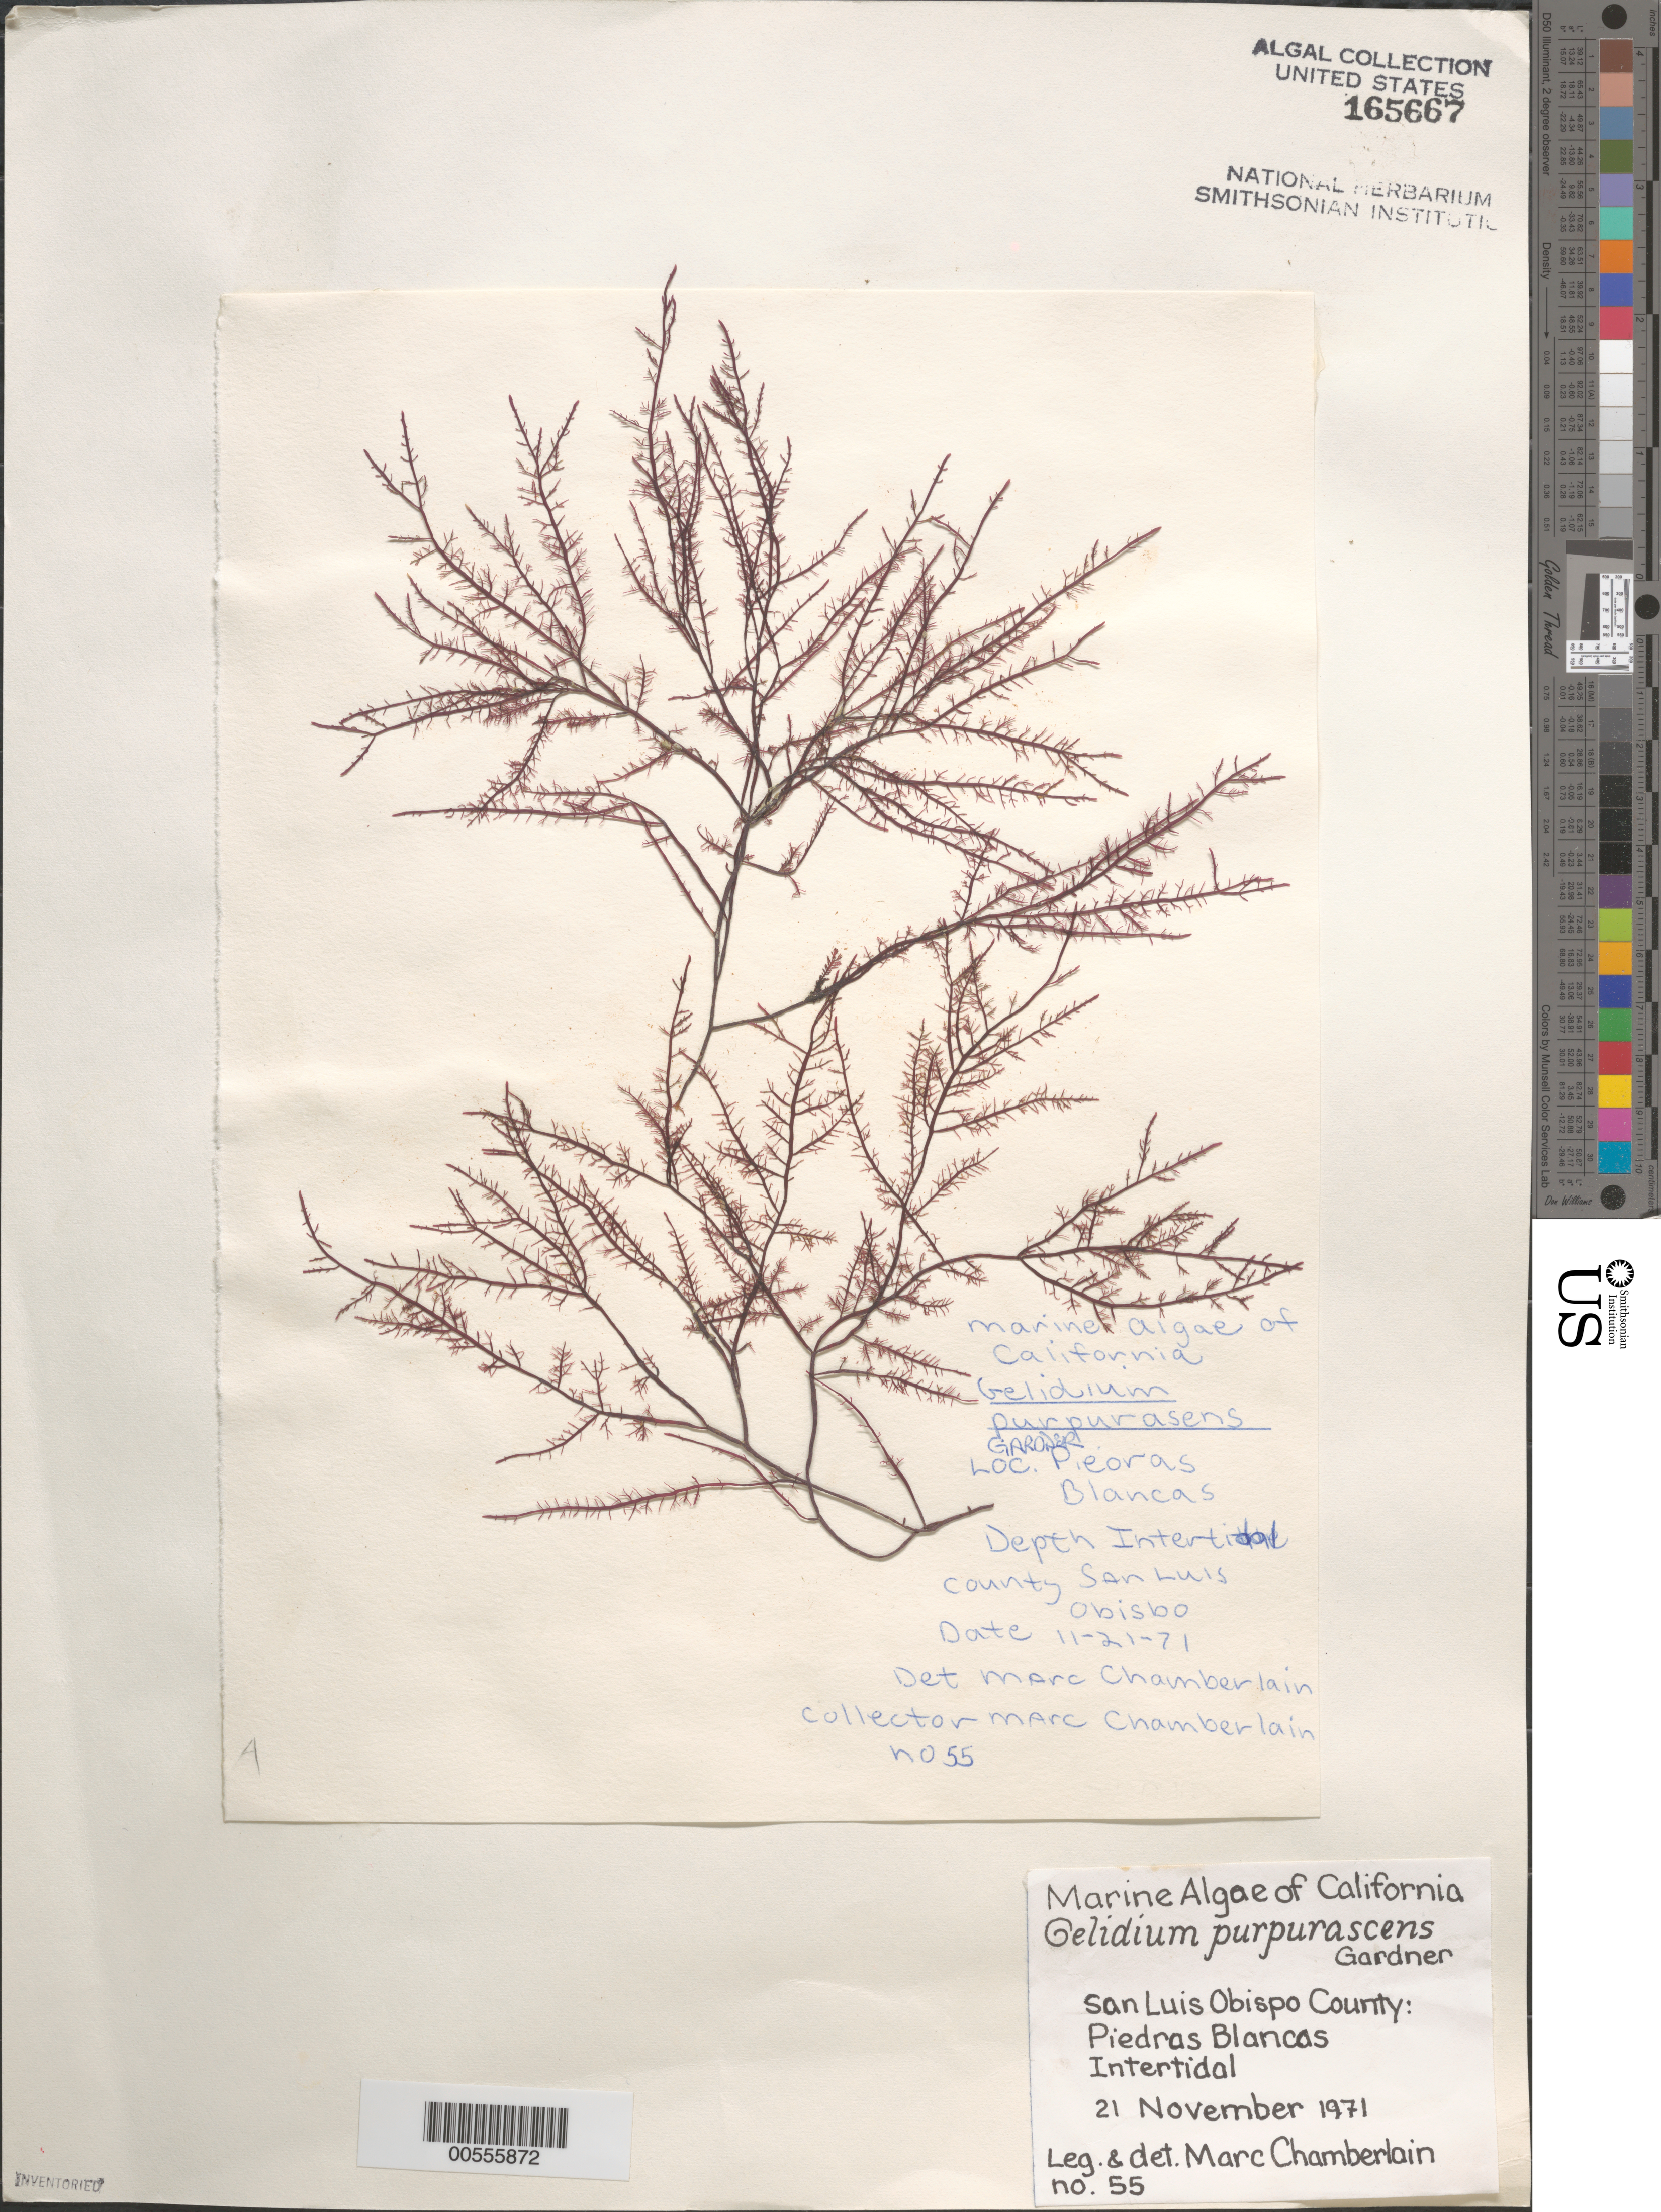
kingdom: Plantae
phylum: Rhodophyta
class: Florideophyceae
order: Gelidiales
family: Gelidiaceae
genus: Gelidium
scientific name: Gelidium purpurascens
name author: N.L. Gardner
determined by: Chamberlain, M.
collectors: M. Chamberlain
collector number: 55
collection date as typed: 21 Nov 1971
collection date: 1971-11-21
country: United States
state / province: California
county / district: San Luis Obispo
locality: Piedras Blancas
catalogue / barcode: US 165667